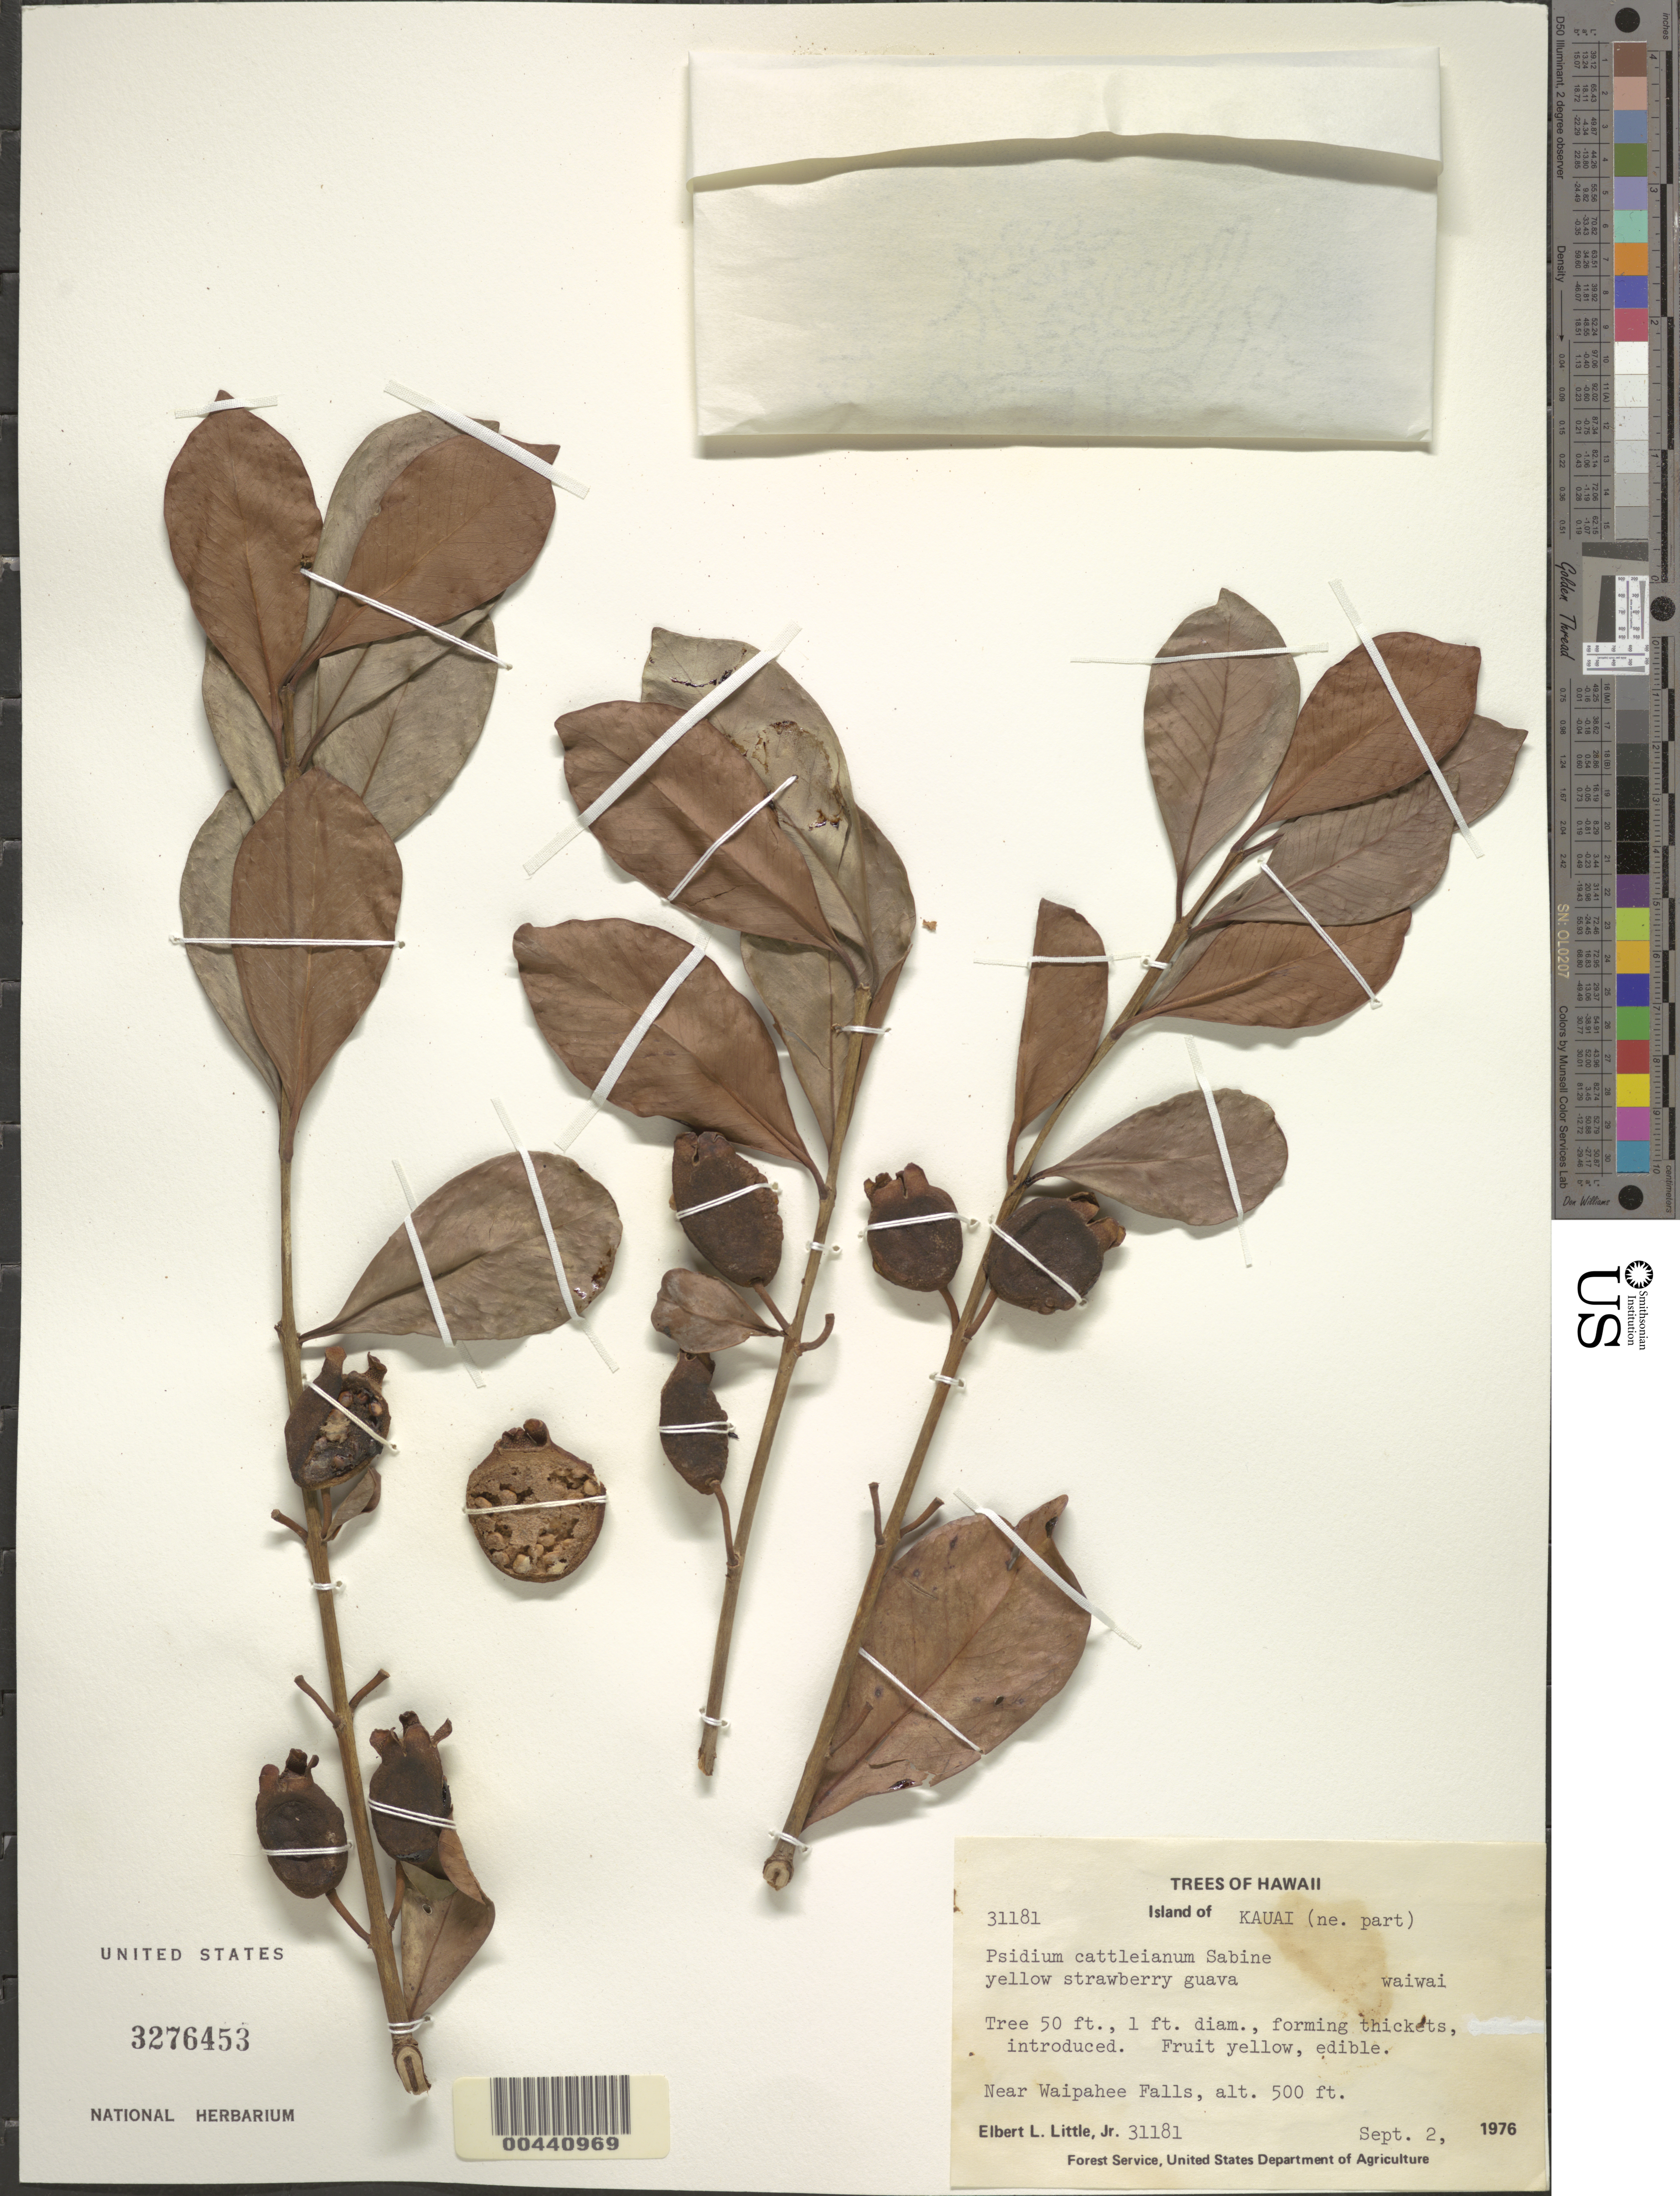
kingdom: Plantae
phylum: Tracheophyta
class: Magnoliopsida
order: Myrtales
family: Myrtaceae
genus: Psidium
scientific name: Psidium cattleyanum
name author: Sabine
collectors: E. L. Little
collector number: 31181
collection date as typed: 2 Sep 1976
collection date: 1976-09-02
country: United States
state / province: Hawaii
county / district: Kauai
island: Kaua'i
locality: NE part of Kauai, Near Waipahee Falls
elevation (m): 152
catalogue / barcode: US 3276453